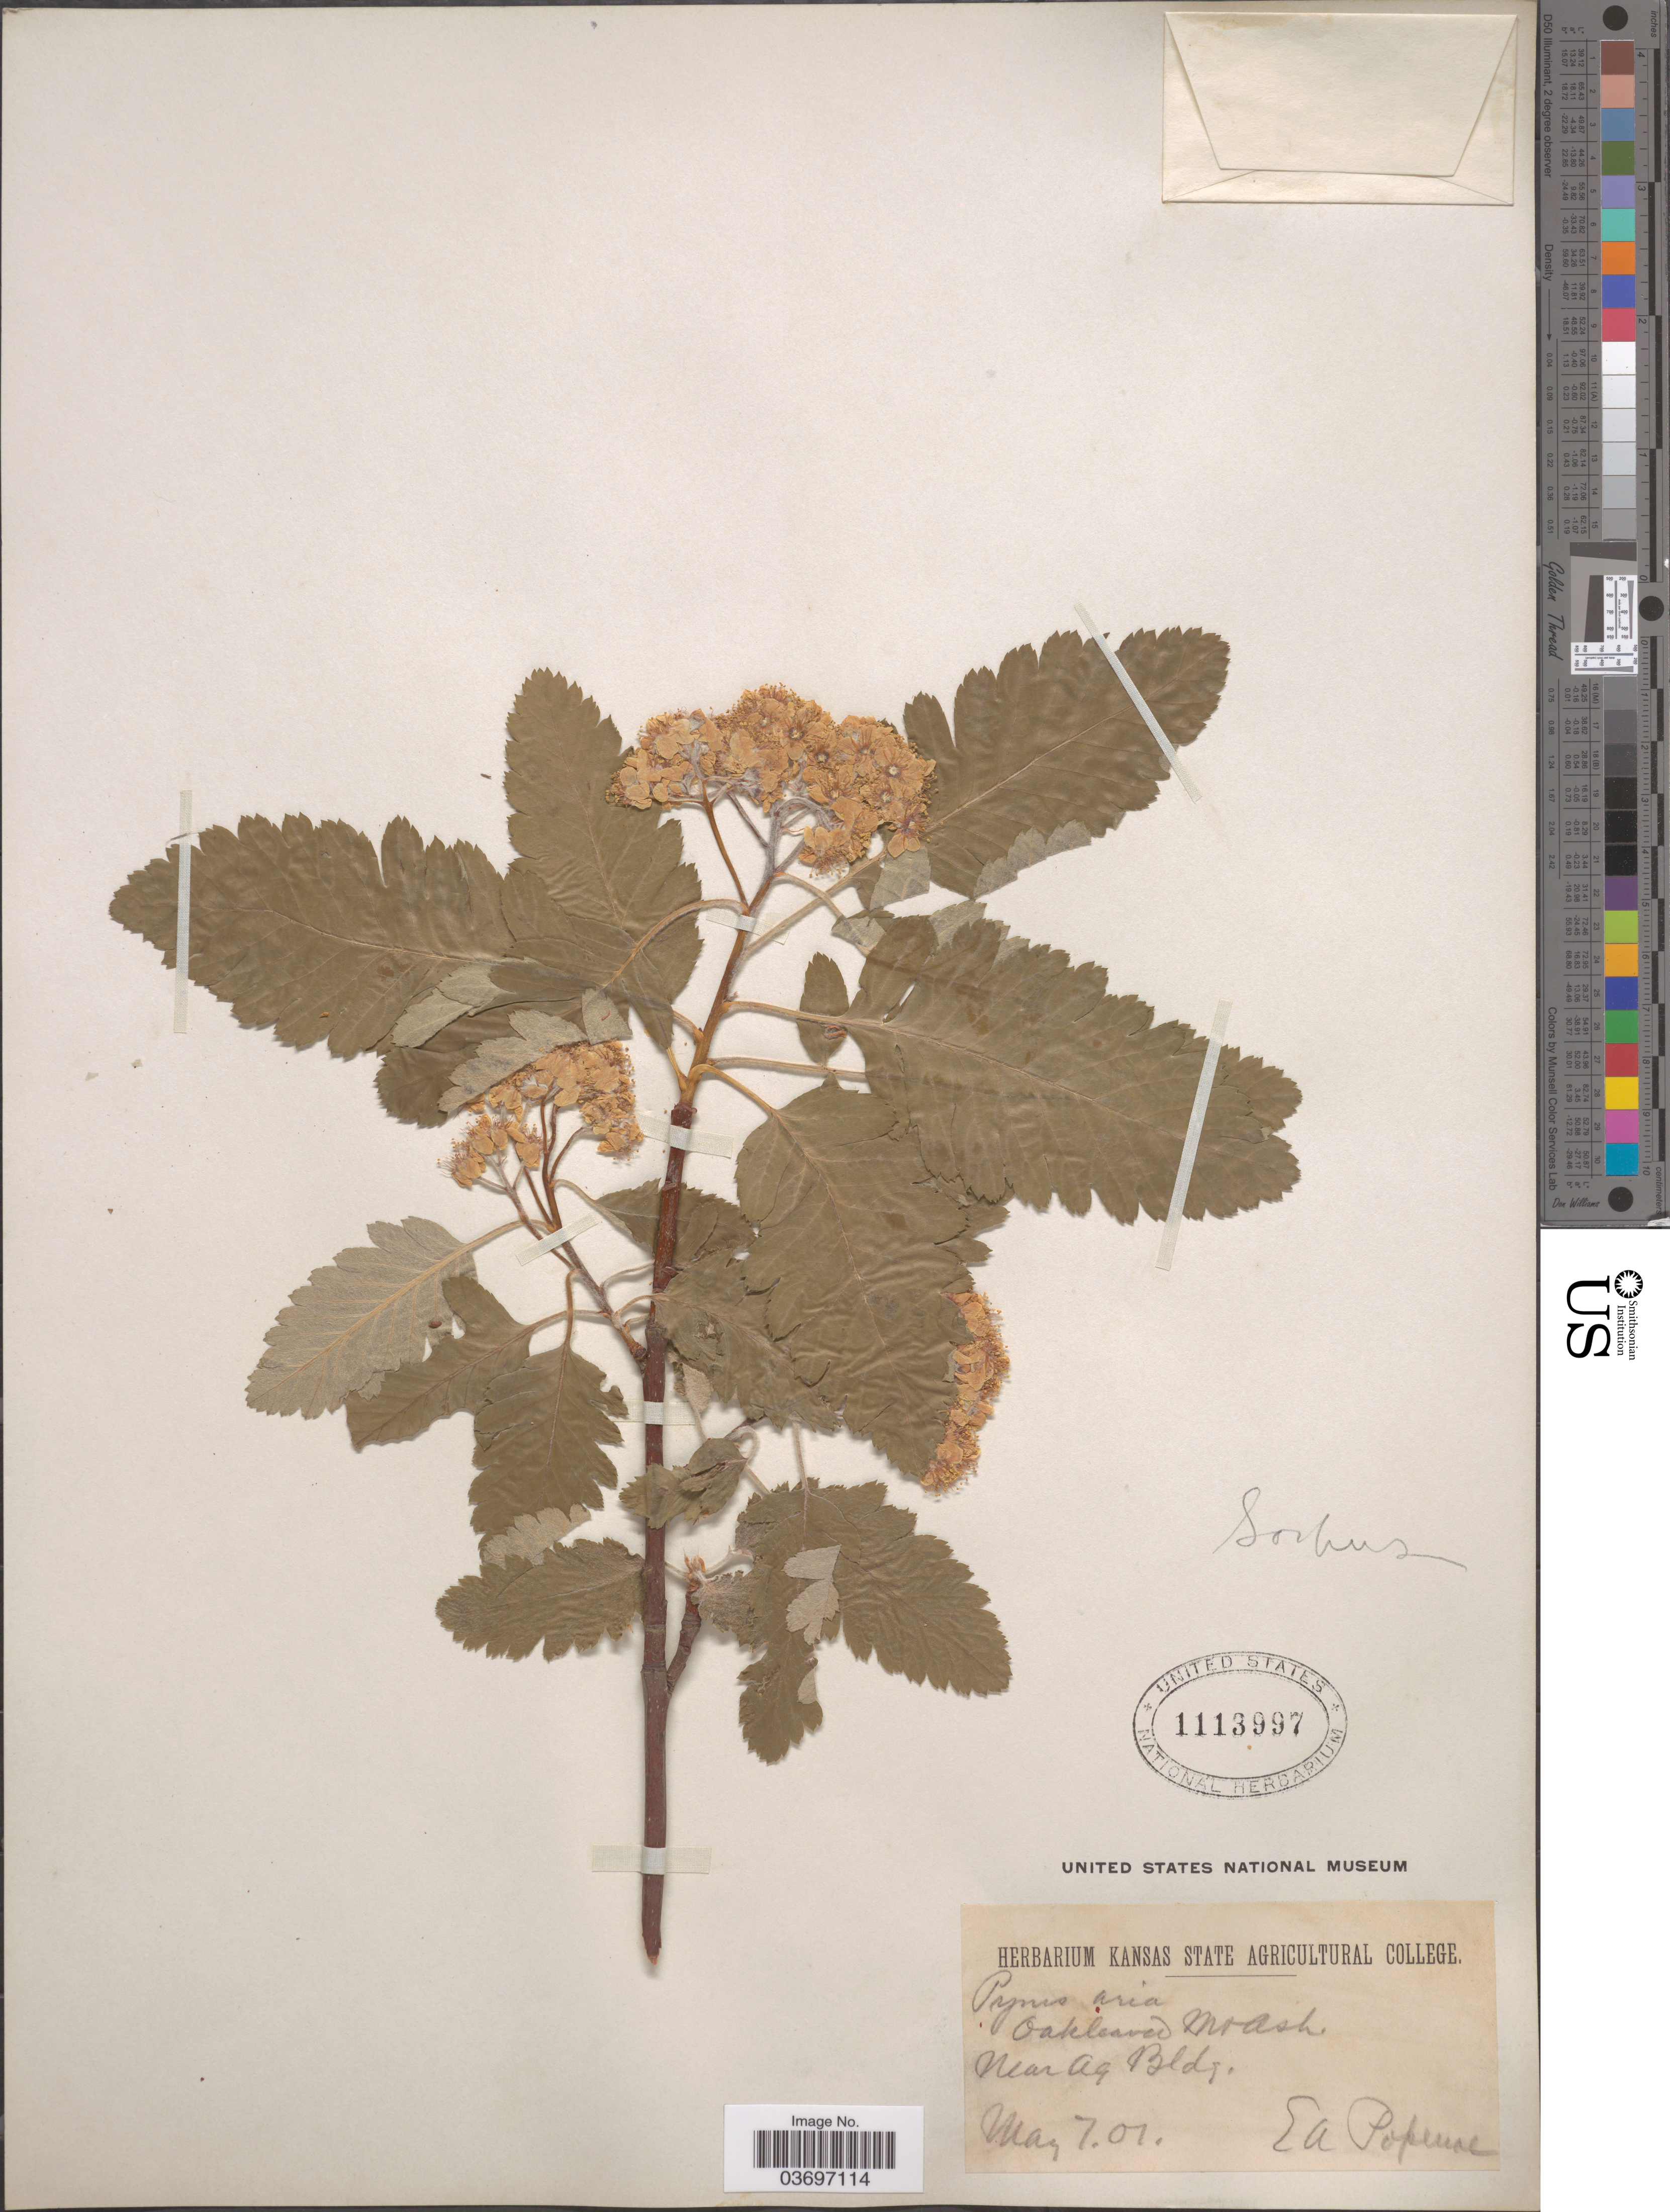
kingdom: Plantae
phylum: Tracheophyta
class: Magnoliopsida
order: Rosales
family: Rosaceae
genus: Malus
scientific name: Malus sp.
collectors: E. A. Popenoe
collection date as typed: Transcribed d/m/y: 7/5/1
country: United States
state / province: Kansas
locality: Oakland Mt Ash. Near Ag Blds.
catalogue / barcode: US 1113997